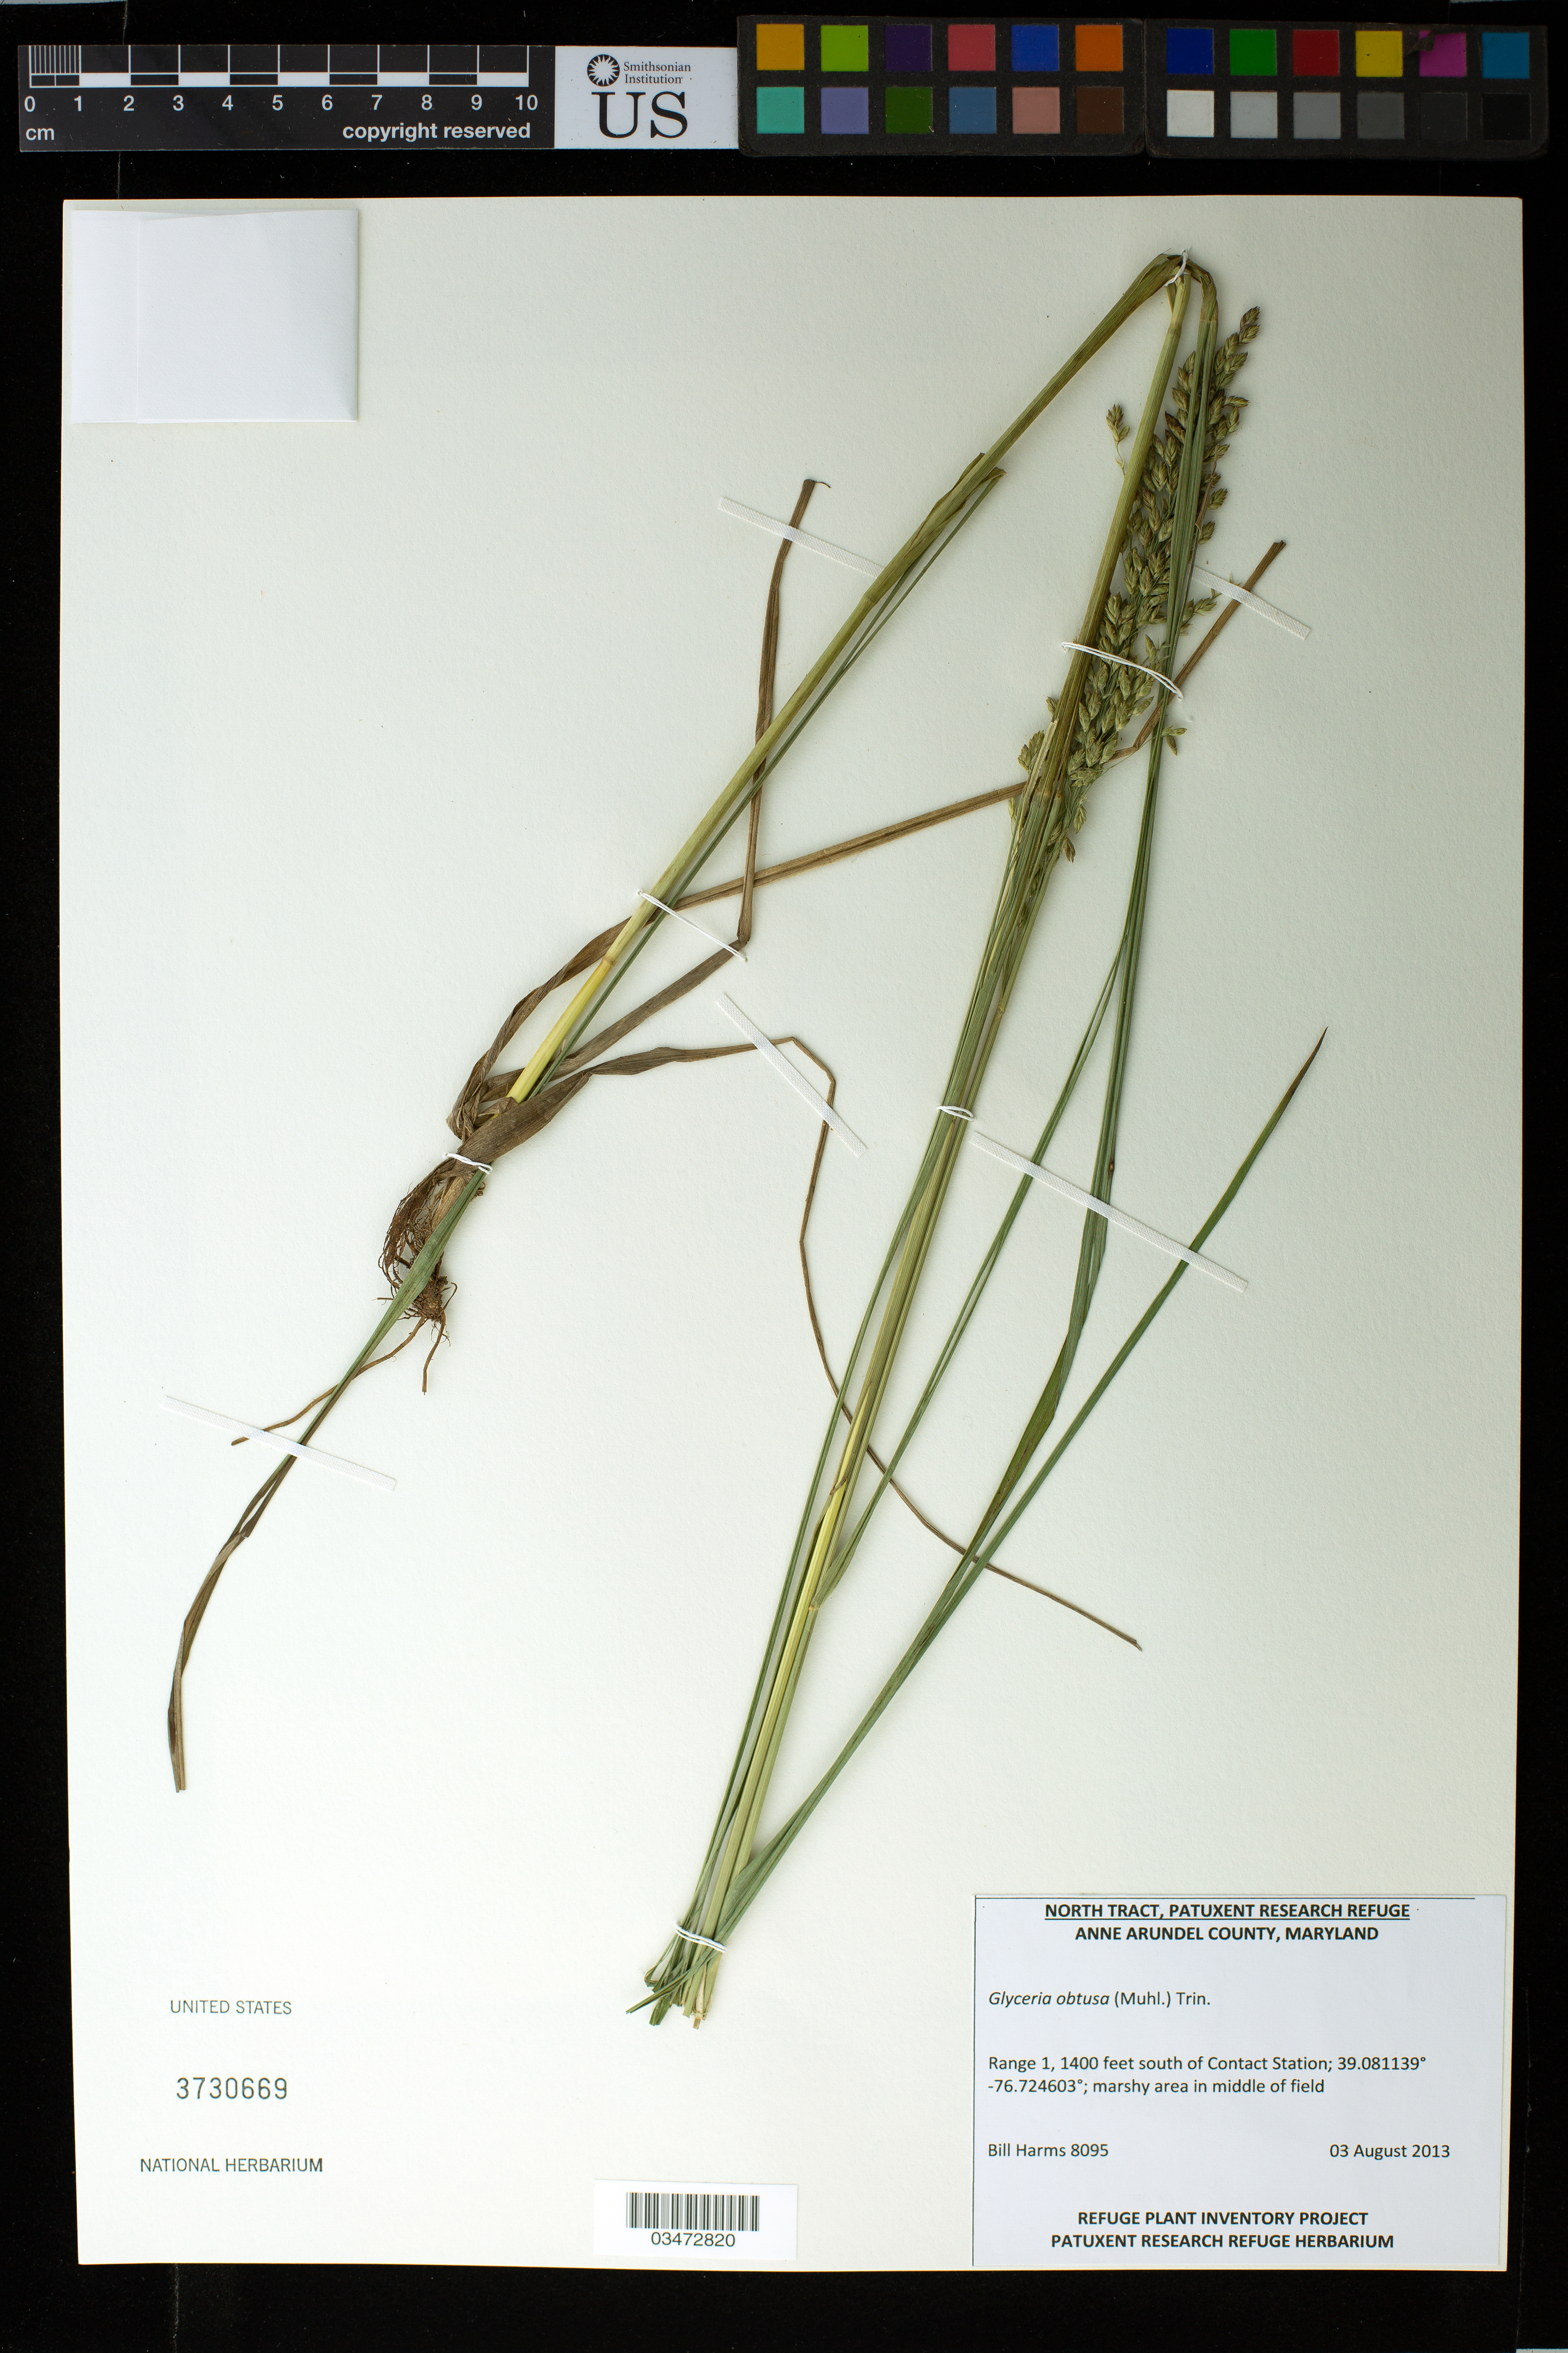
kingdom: Plantae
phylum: Tracheophyta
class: Liliopsida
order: Poales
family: Poaceae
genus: Glyceria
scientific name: Glyceria obtusa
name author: (Muhl.) Trin.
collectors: B. Harms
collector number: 8095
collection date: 2013-08-03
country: United States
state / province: Maryland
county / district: Anne Arundel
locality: Range 1,1400 feet south of Contact station; marshy area in middle of field.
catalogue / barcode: US 3730669